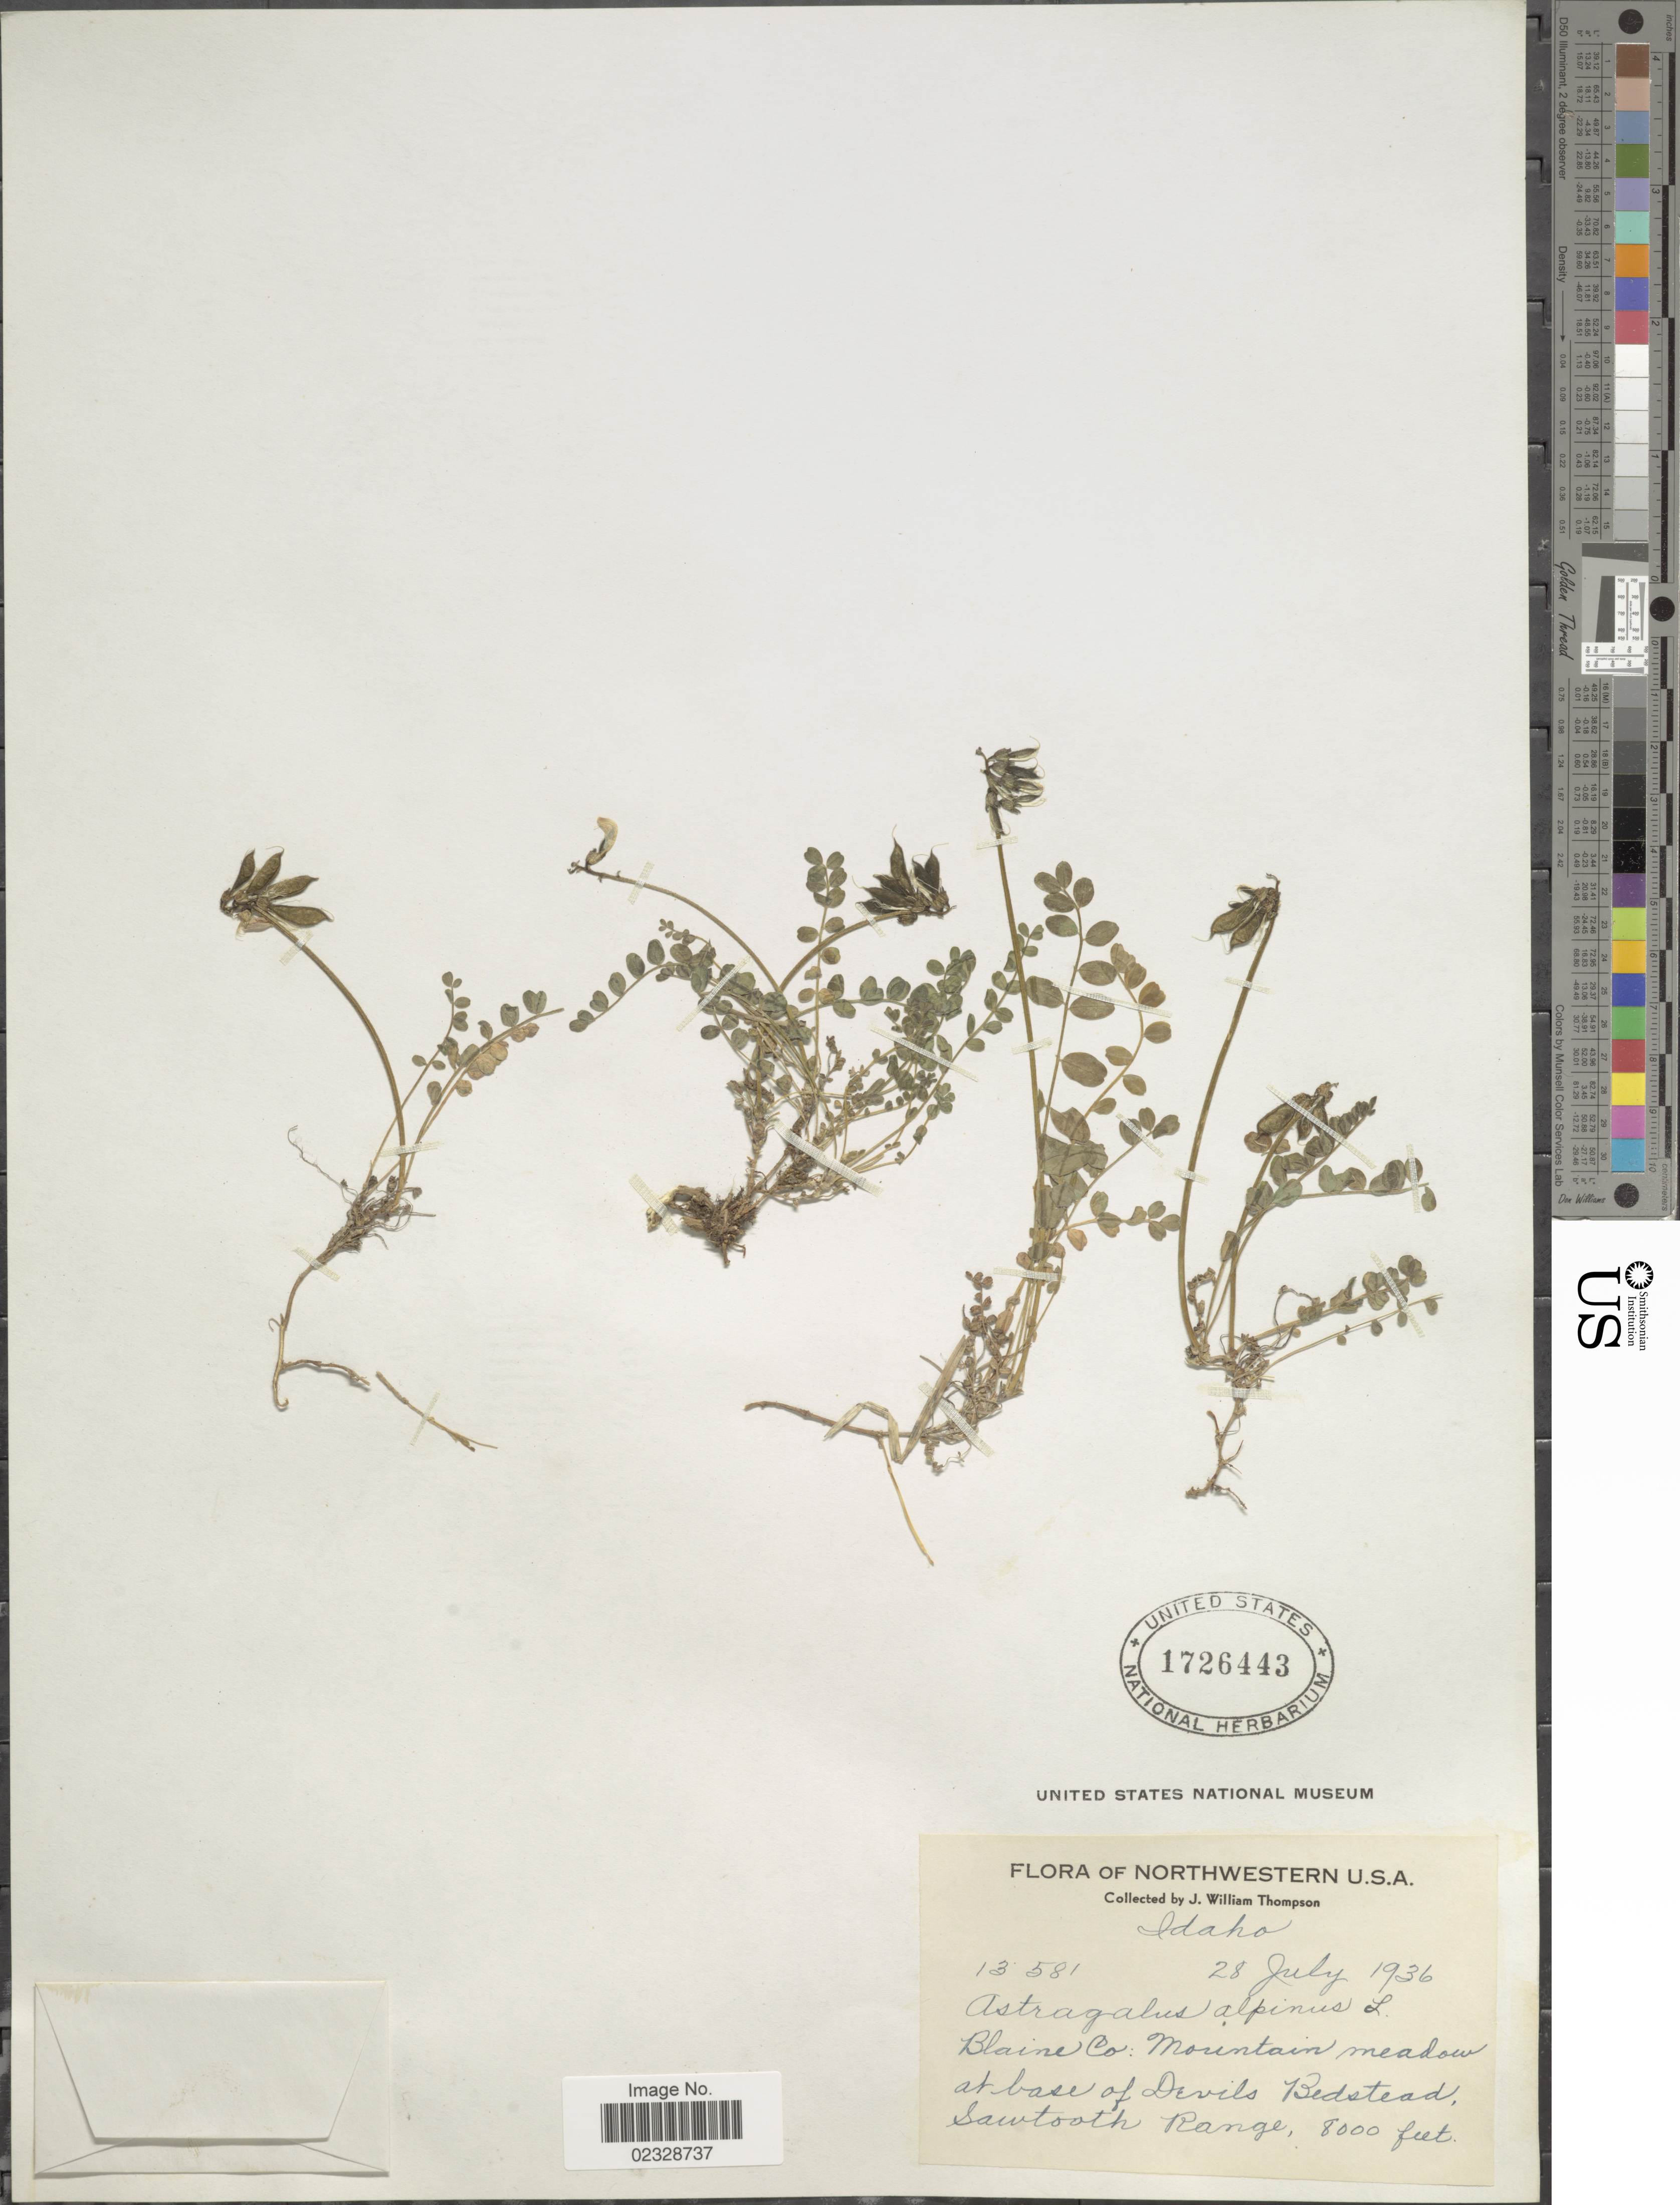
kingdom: Plantae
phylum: Tracheophyta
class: Magnoliopsida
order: Fabales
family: Fabaceae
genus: Astragalus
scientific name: Astragalus alpinus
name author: L.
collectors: J. W. Thompson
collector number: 13581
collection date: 1936-07-28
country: United States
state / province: Idaho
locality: Northwestern U.S.A., Blaine Co., base of Devils Bedstead, Sawtooth Range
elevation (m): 2438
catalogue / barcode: US 1726443